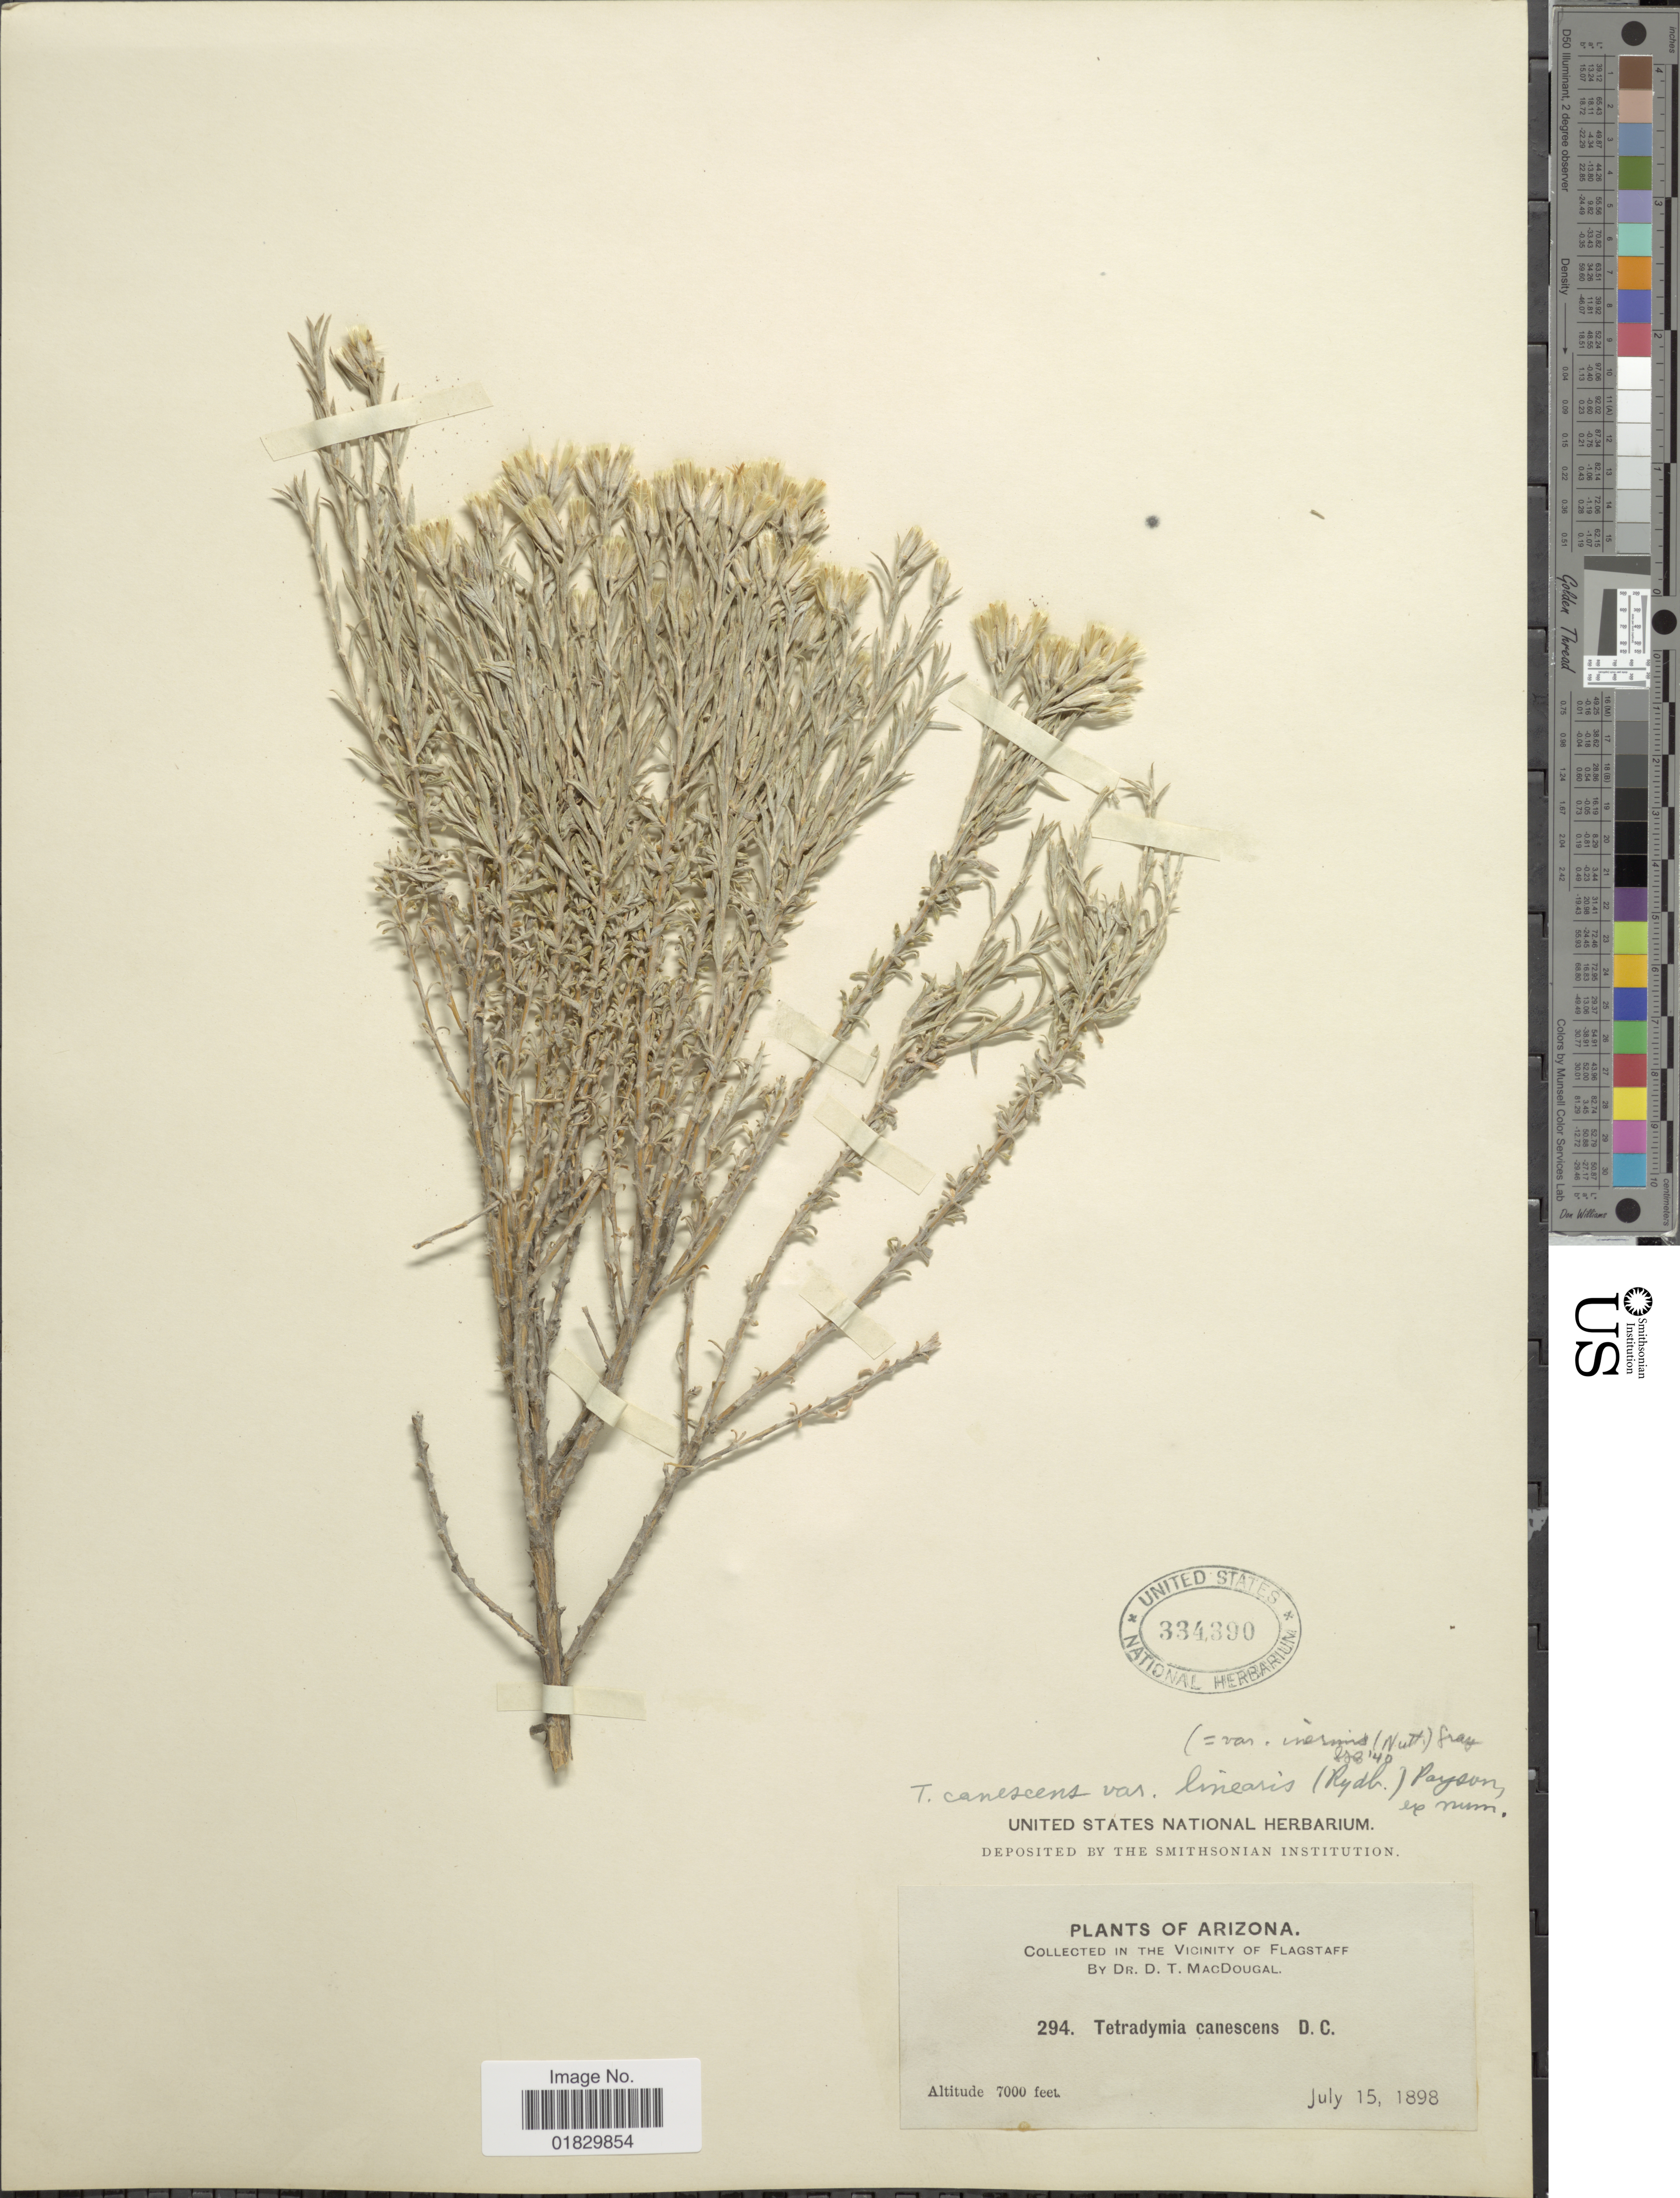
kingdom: Plantae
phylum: Tracheophyta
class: Magnoliopsida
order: Asterales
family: Asteraceae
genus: Tetradymia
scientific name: Tetradymia linearis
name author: Rydb.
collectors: D. McDougal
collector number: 294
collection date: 1898-07-15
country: United States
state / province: Arizona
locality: In the Vicinity of Flagstaff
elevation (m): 2134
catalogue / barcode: US 334390